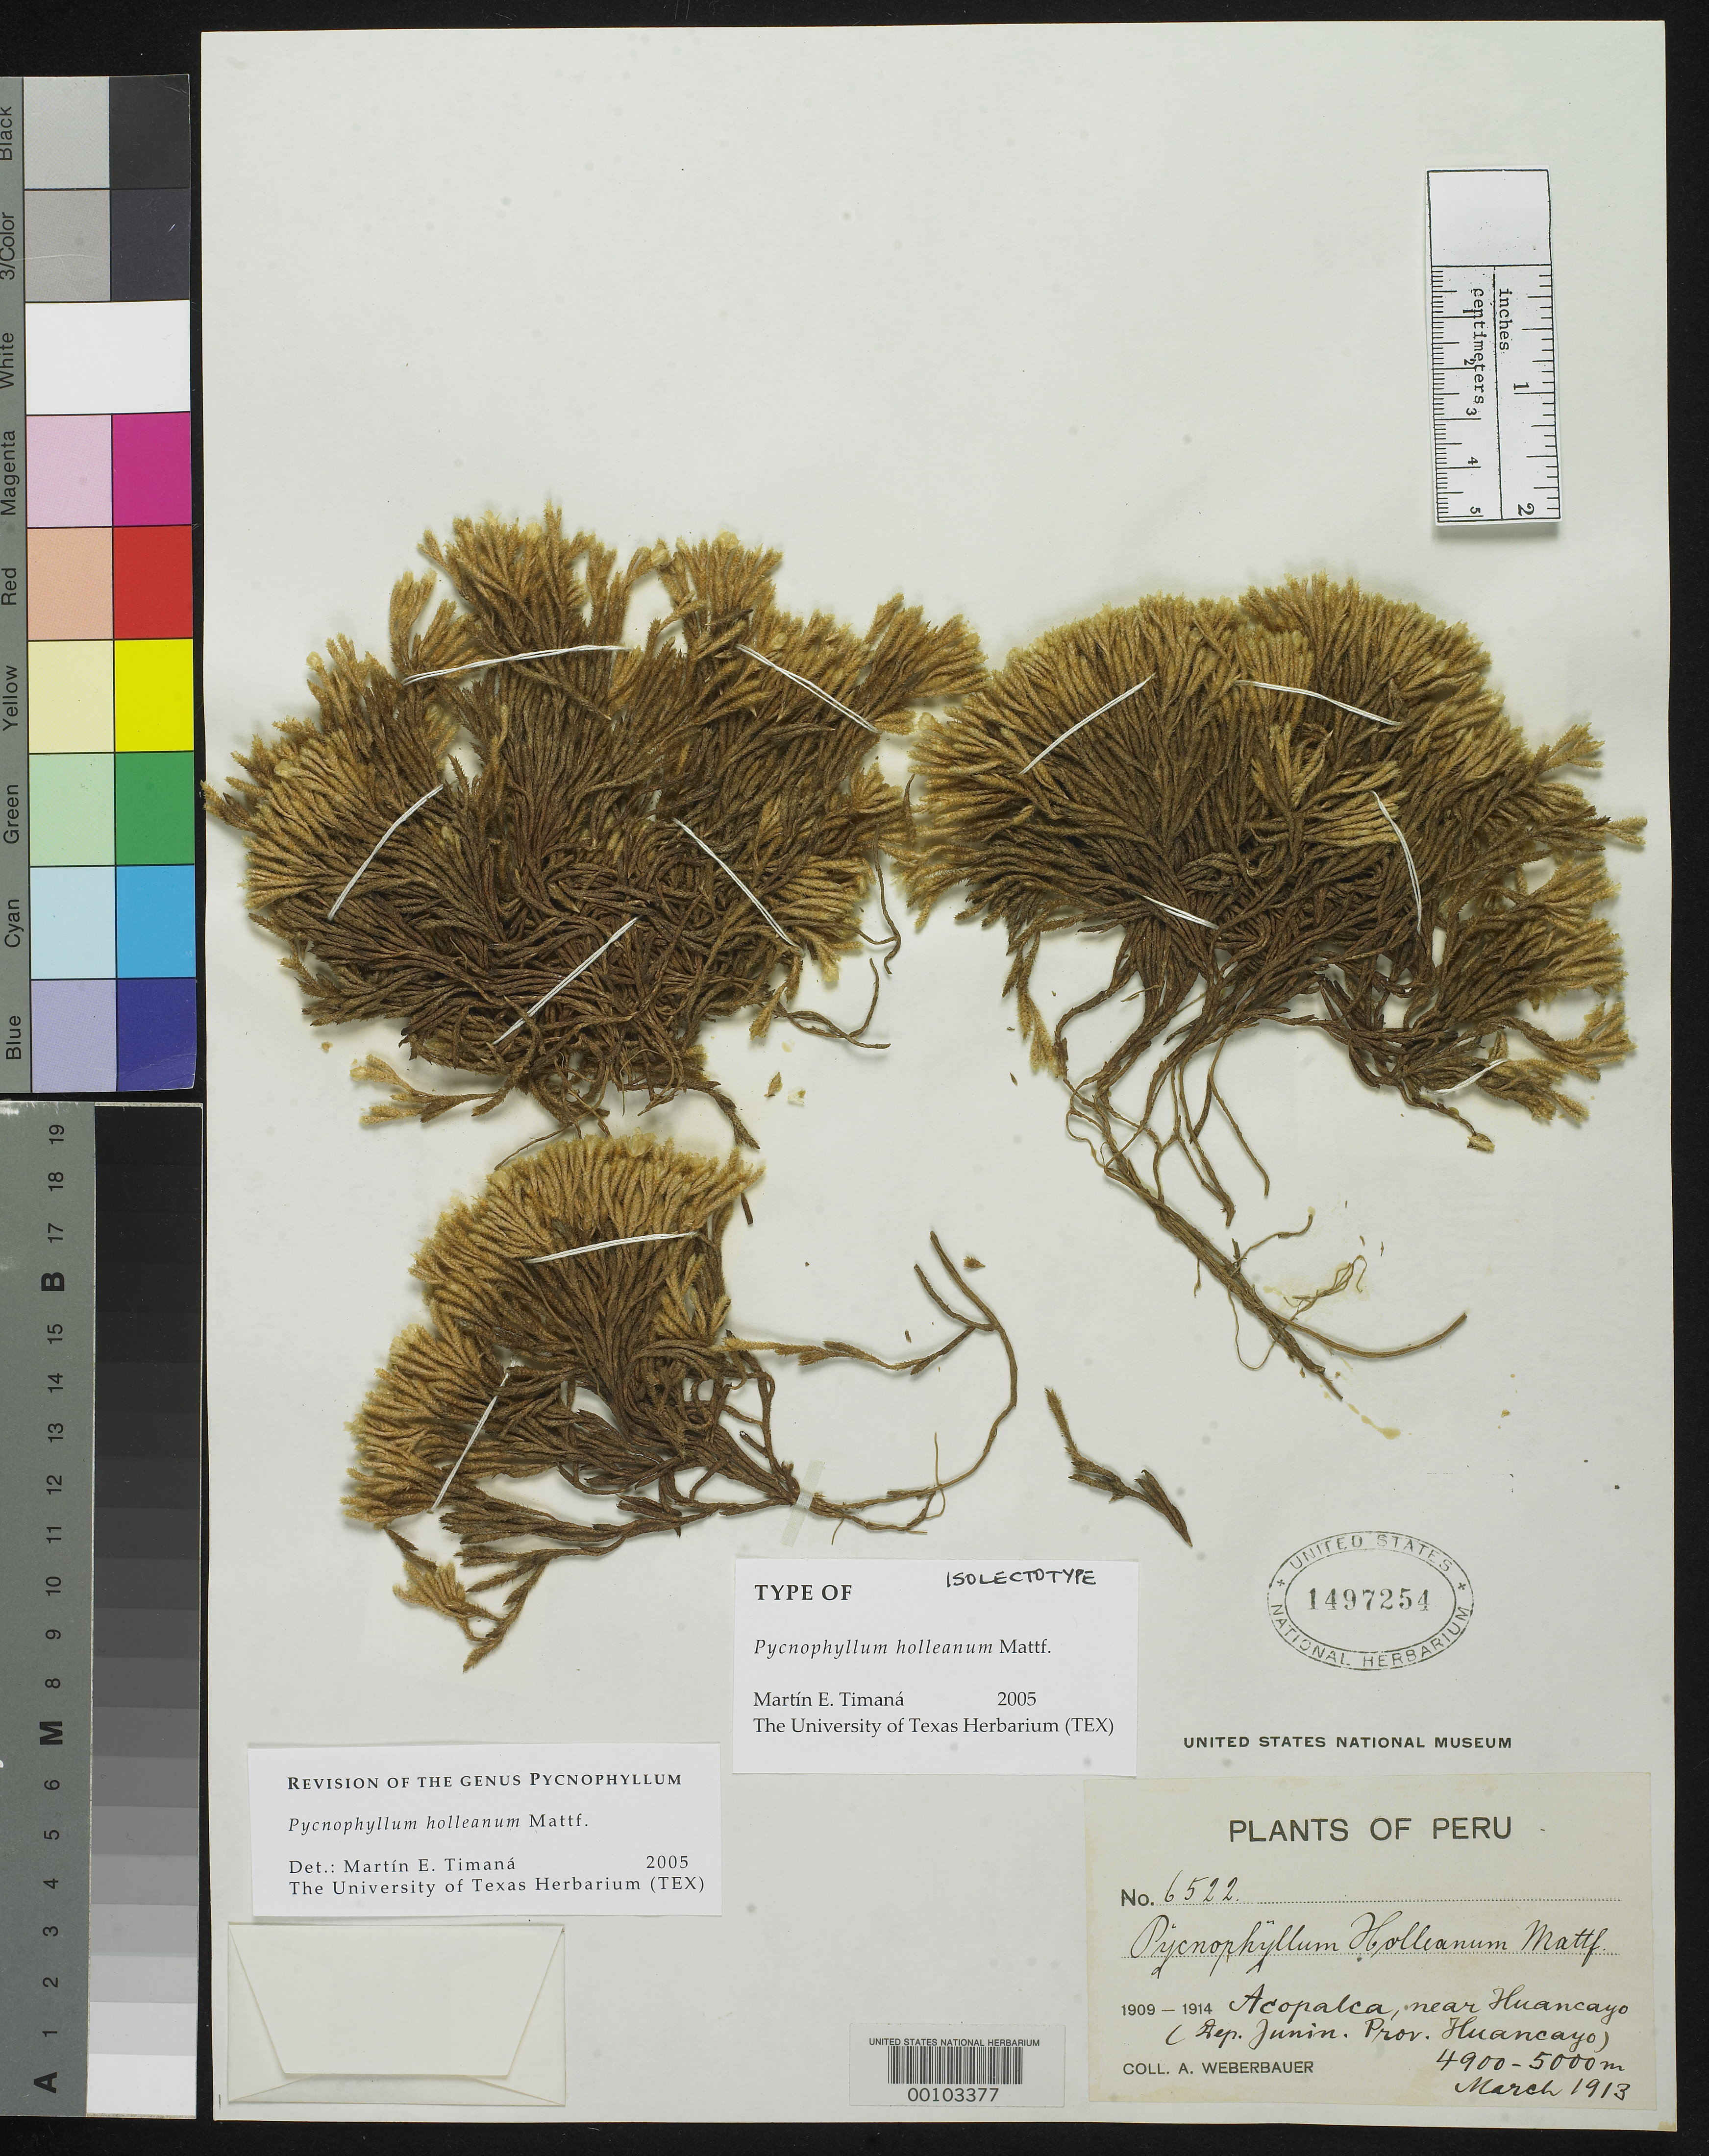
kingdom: Plantae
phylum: Tracheophyta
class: Magnoliopsida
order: Caryophyllales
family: Caryophyllaceae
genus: Pycnophyllum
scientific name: Pycnophyllum holleanum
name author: Mattf.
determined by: Timana, M. E.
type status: Isotype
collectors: A. Weberbauer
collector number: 6522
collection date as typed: Mar 1913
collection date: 1913-03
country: Peru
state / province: Junín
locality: Acopalca, near Huancayo.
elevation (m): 4900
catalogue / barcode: US 1497254